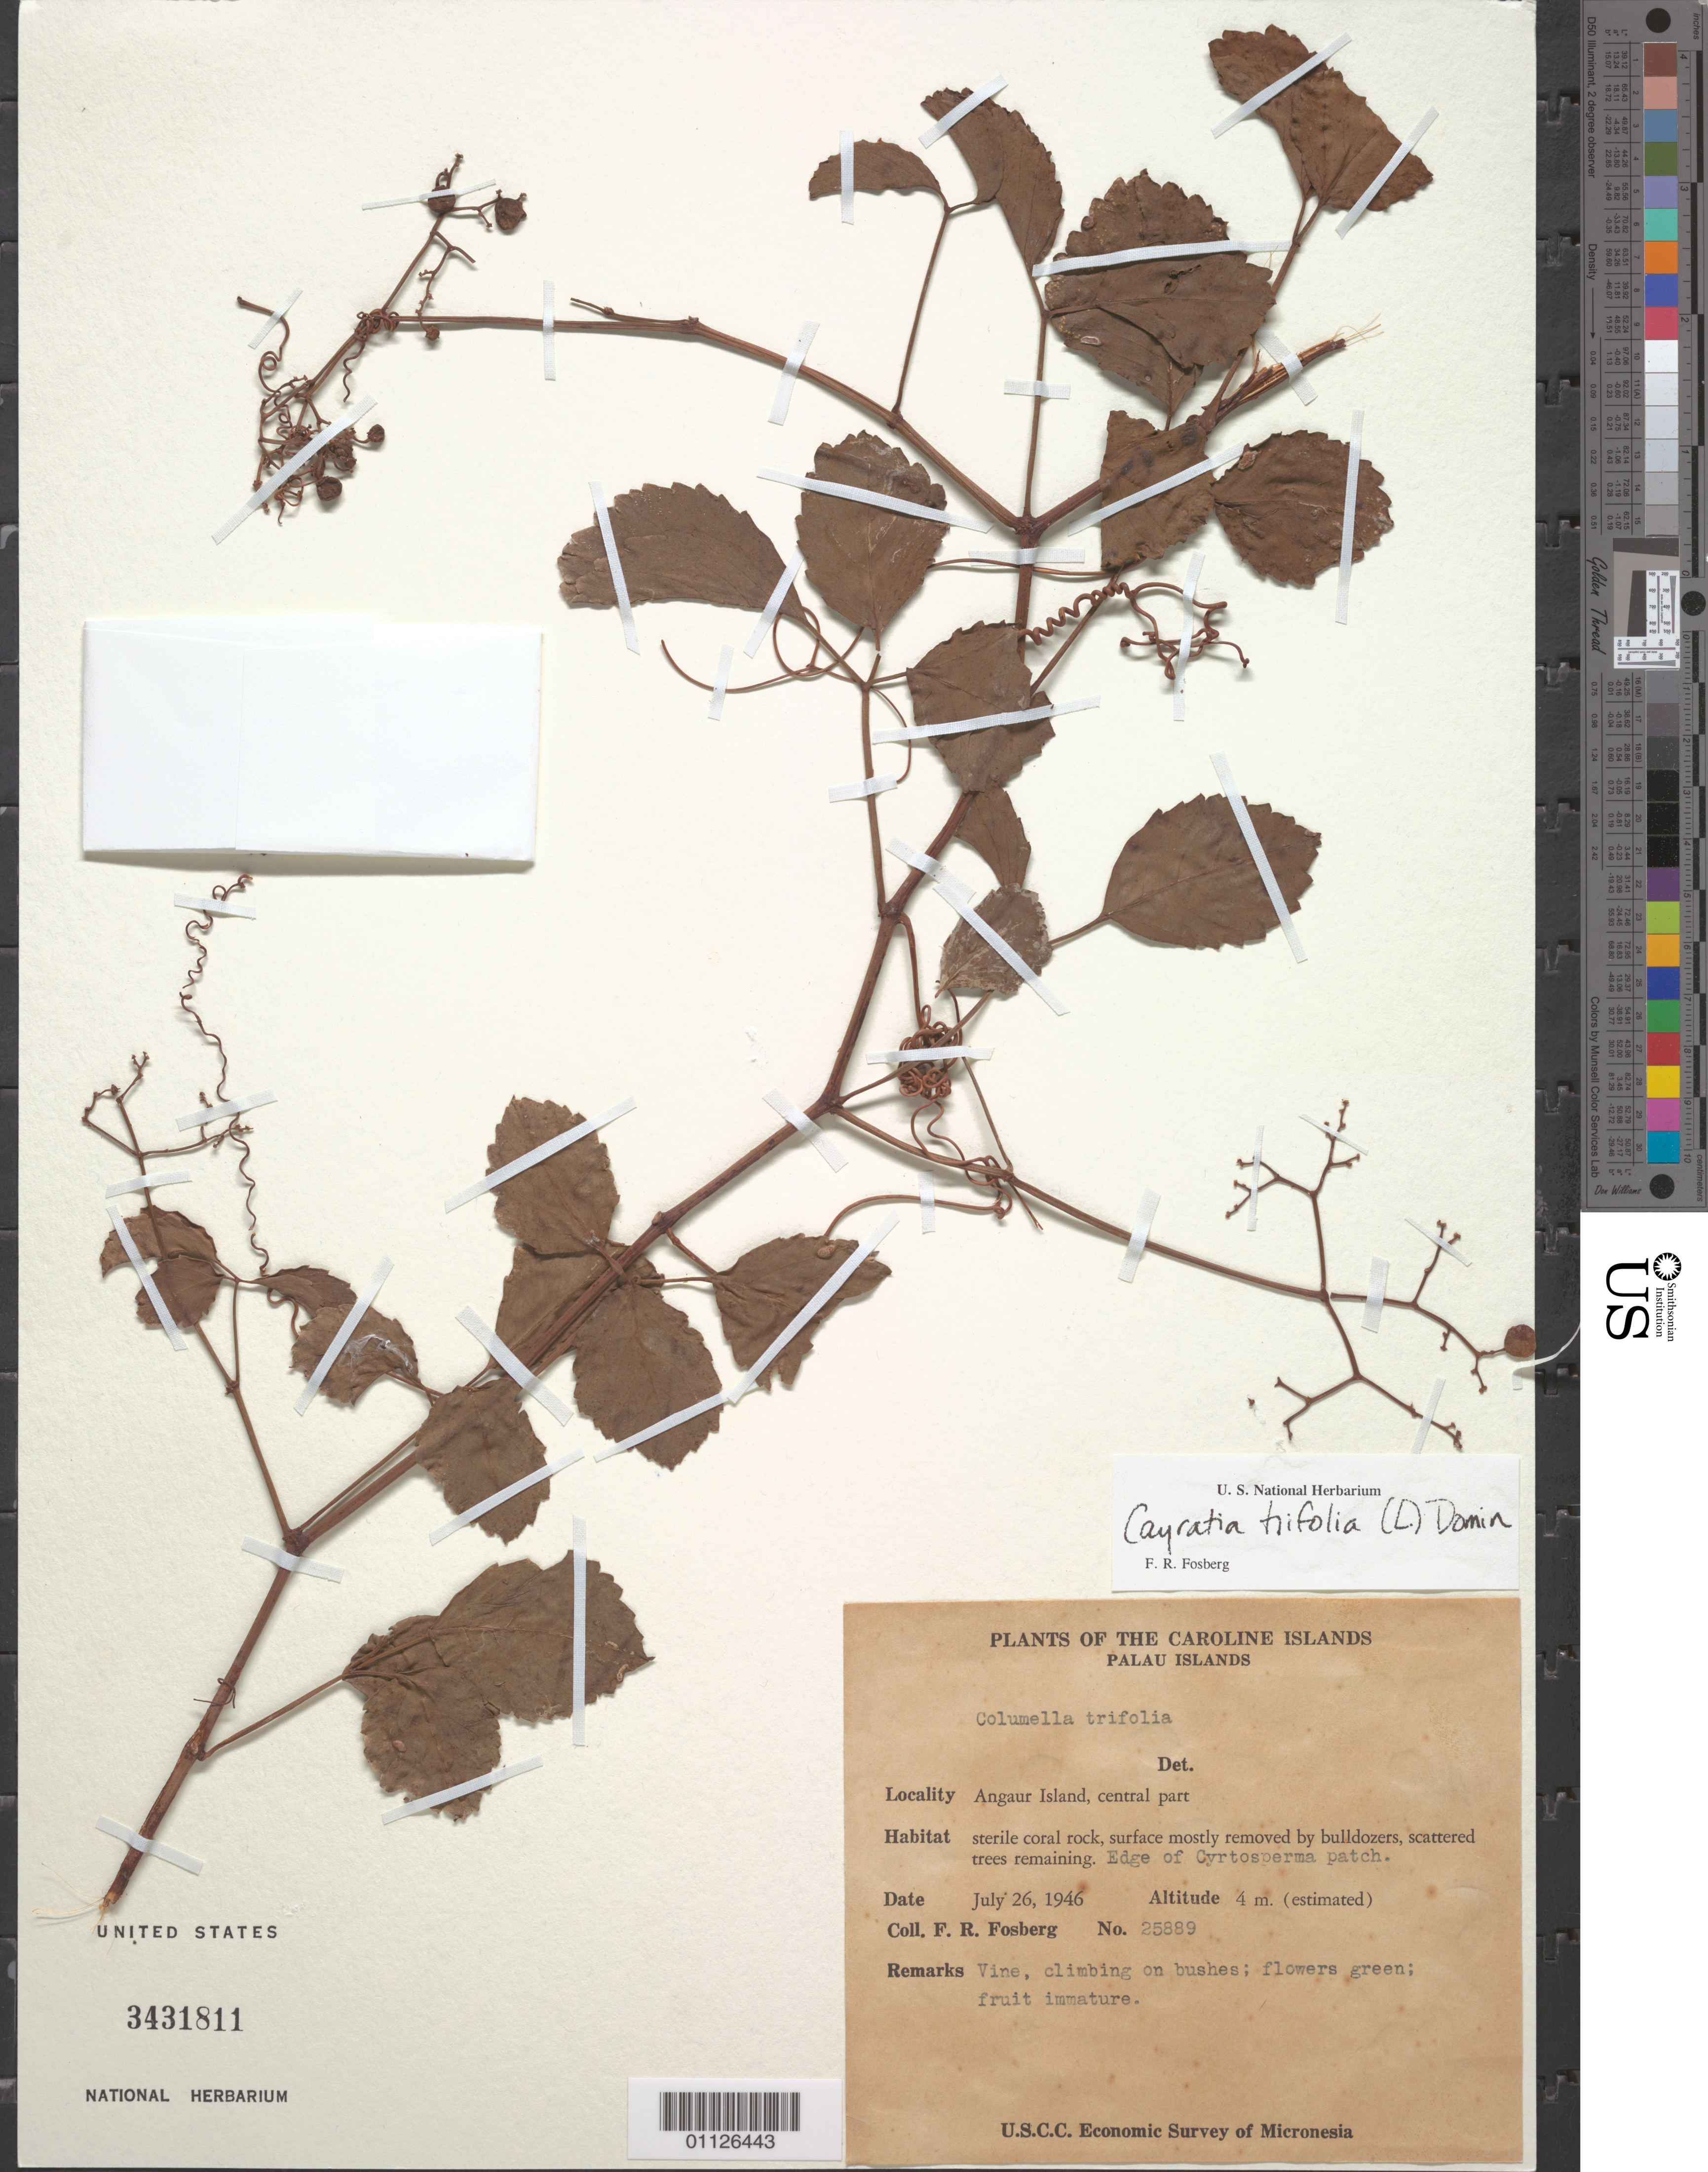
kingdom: Plantae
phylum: Tracheophyta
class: Magnoliopsida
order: Vitales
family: Vitaceae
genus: Causonis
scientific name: Causonis trifolia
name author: (L.) Mabb. & J. Wen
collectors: F. R. Fosberg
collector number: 25889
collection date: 1946-07-26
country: Micronesia, Federated States of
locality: Caroline Islands, Palau Islands, Angaur Island, central part.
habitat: Sterile coral rock, surface mostly removed by bulldozers, scattered trees remaining. Edge of Cyrtosperma patch. Vine, climbing on bushes.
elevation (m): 4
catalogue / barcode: US 3431811